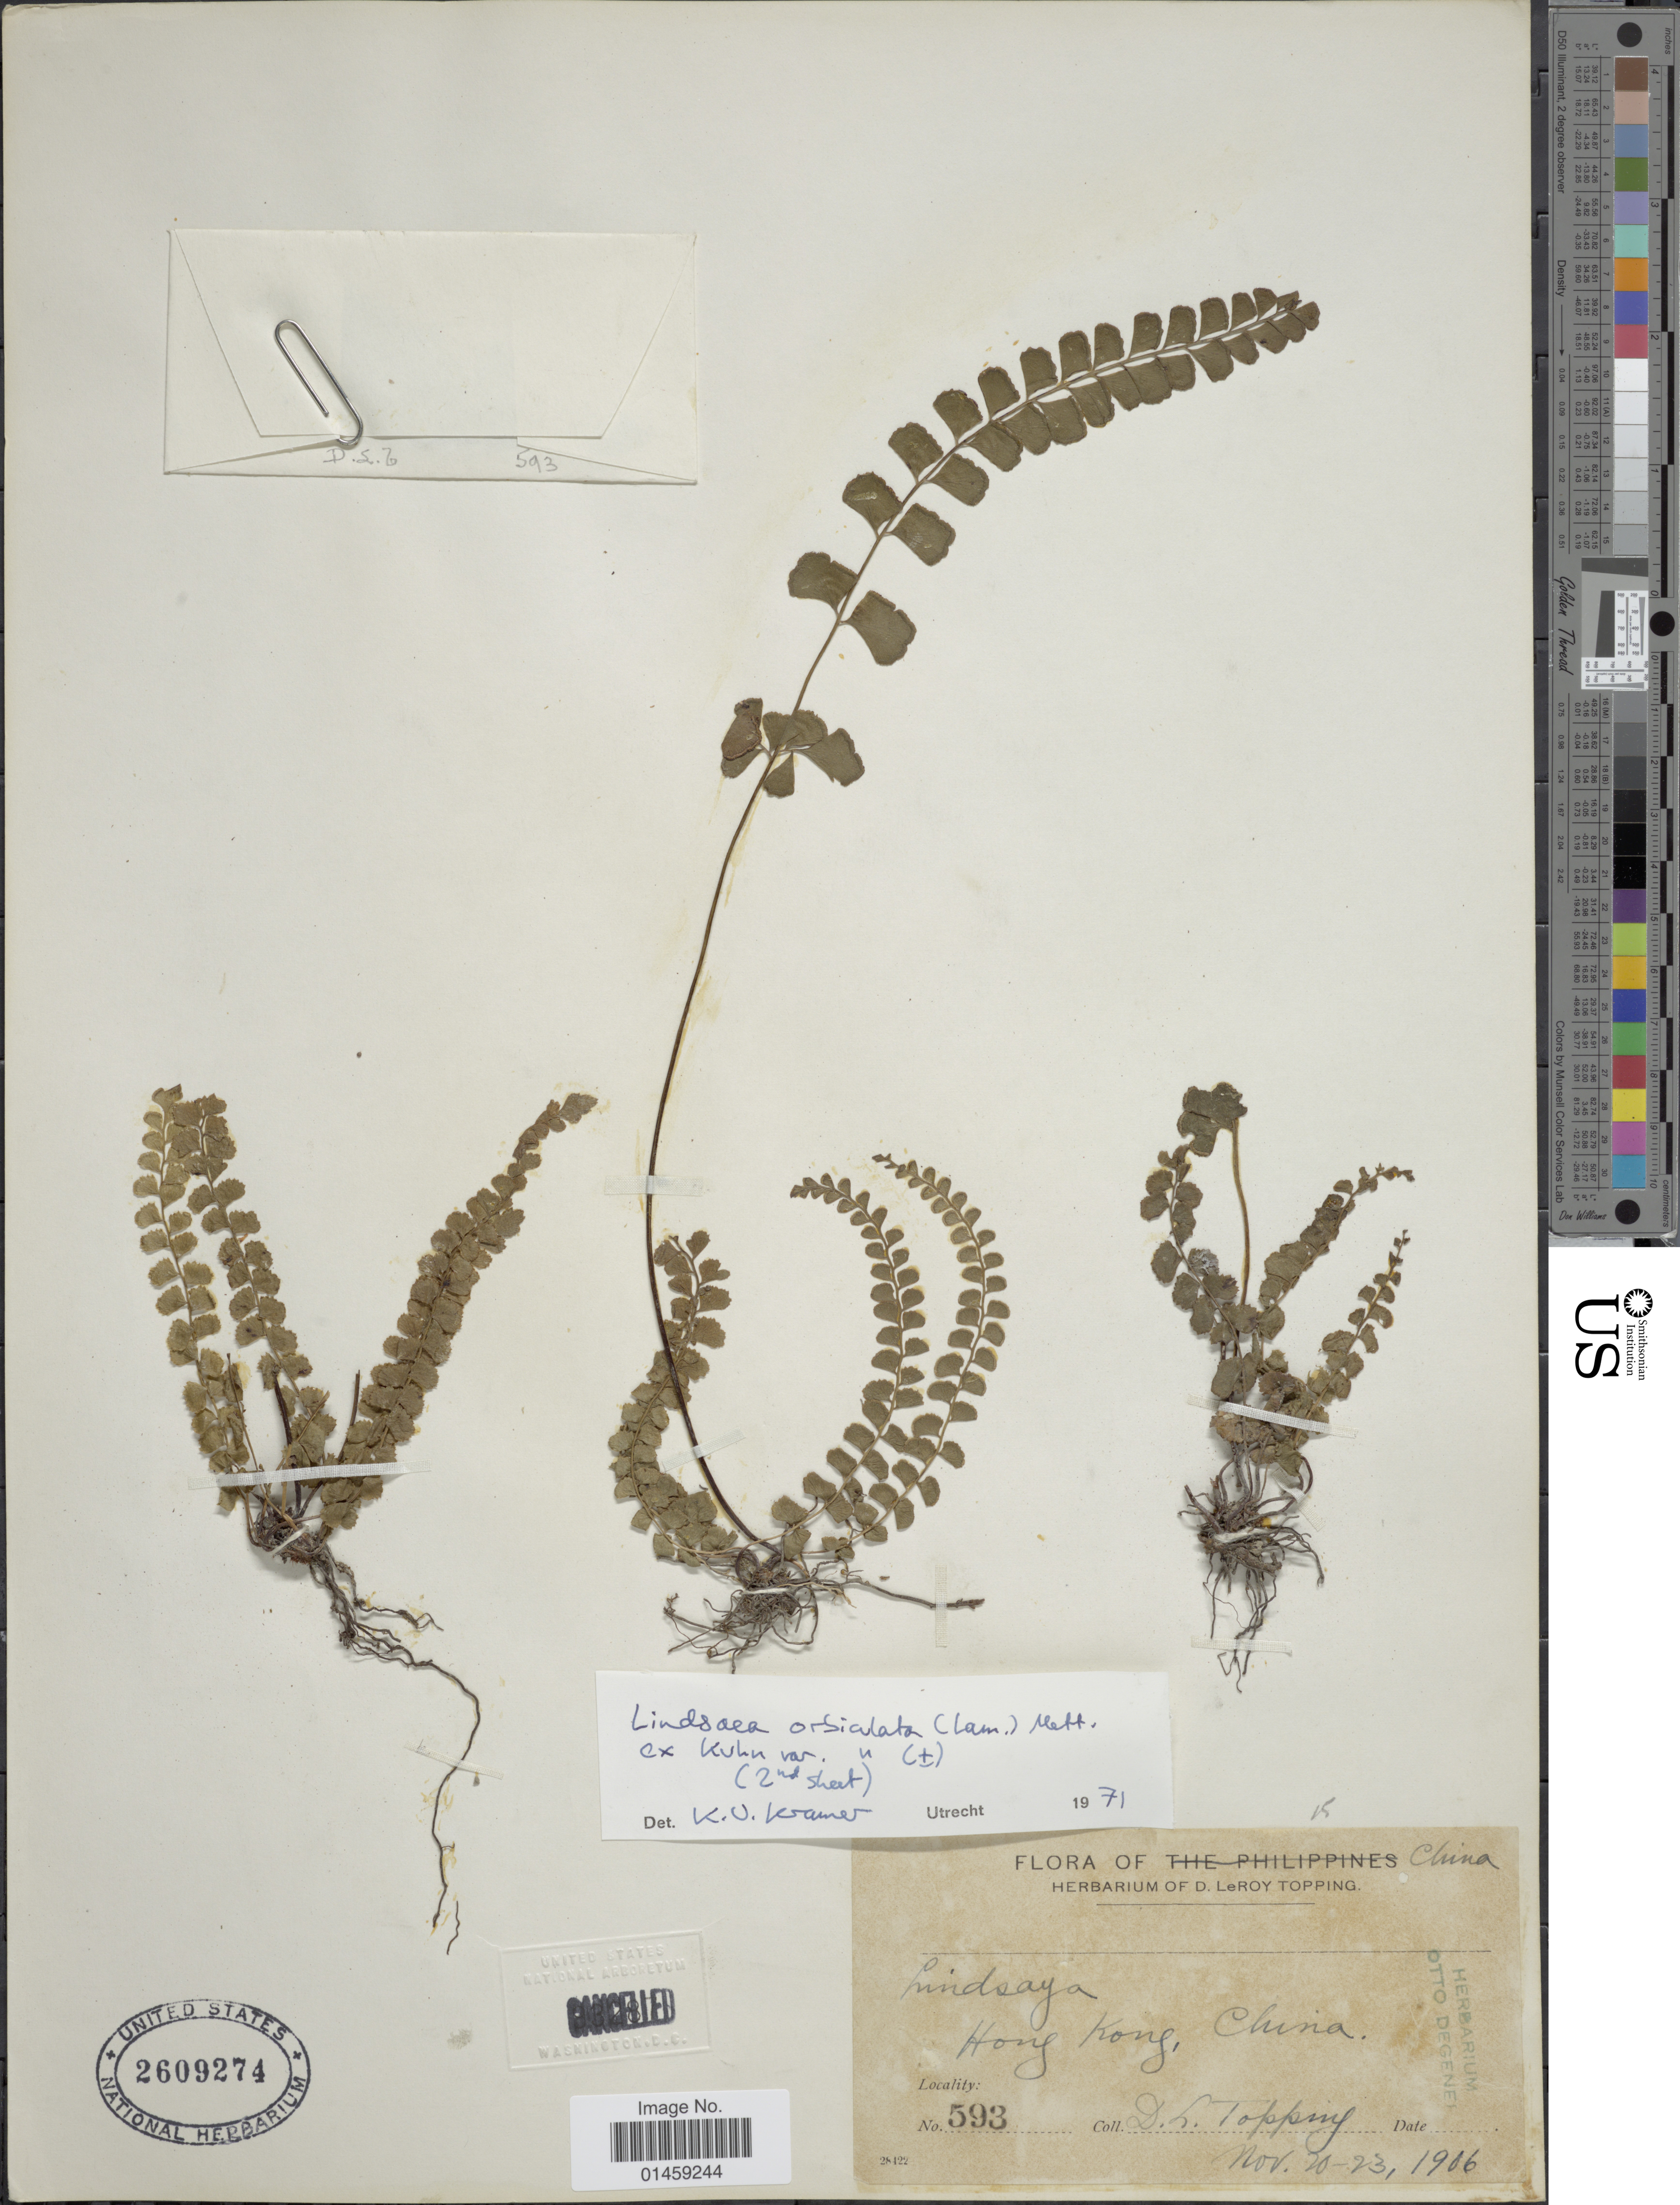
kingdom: Plantae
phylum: Tracheophyta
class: Polypodiopsida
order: Polypodiales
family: Lindsaeaceae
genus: Lindsaea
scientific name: Lindsaea orbiculata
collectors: D. L. Topping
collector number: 593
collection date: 1906-11-20/1906-11-23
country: China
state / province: Hong Kong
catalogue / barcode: US 2609274